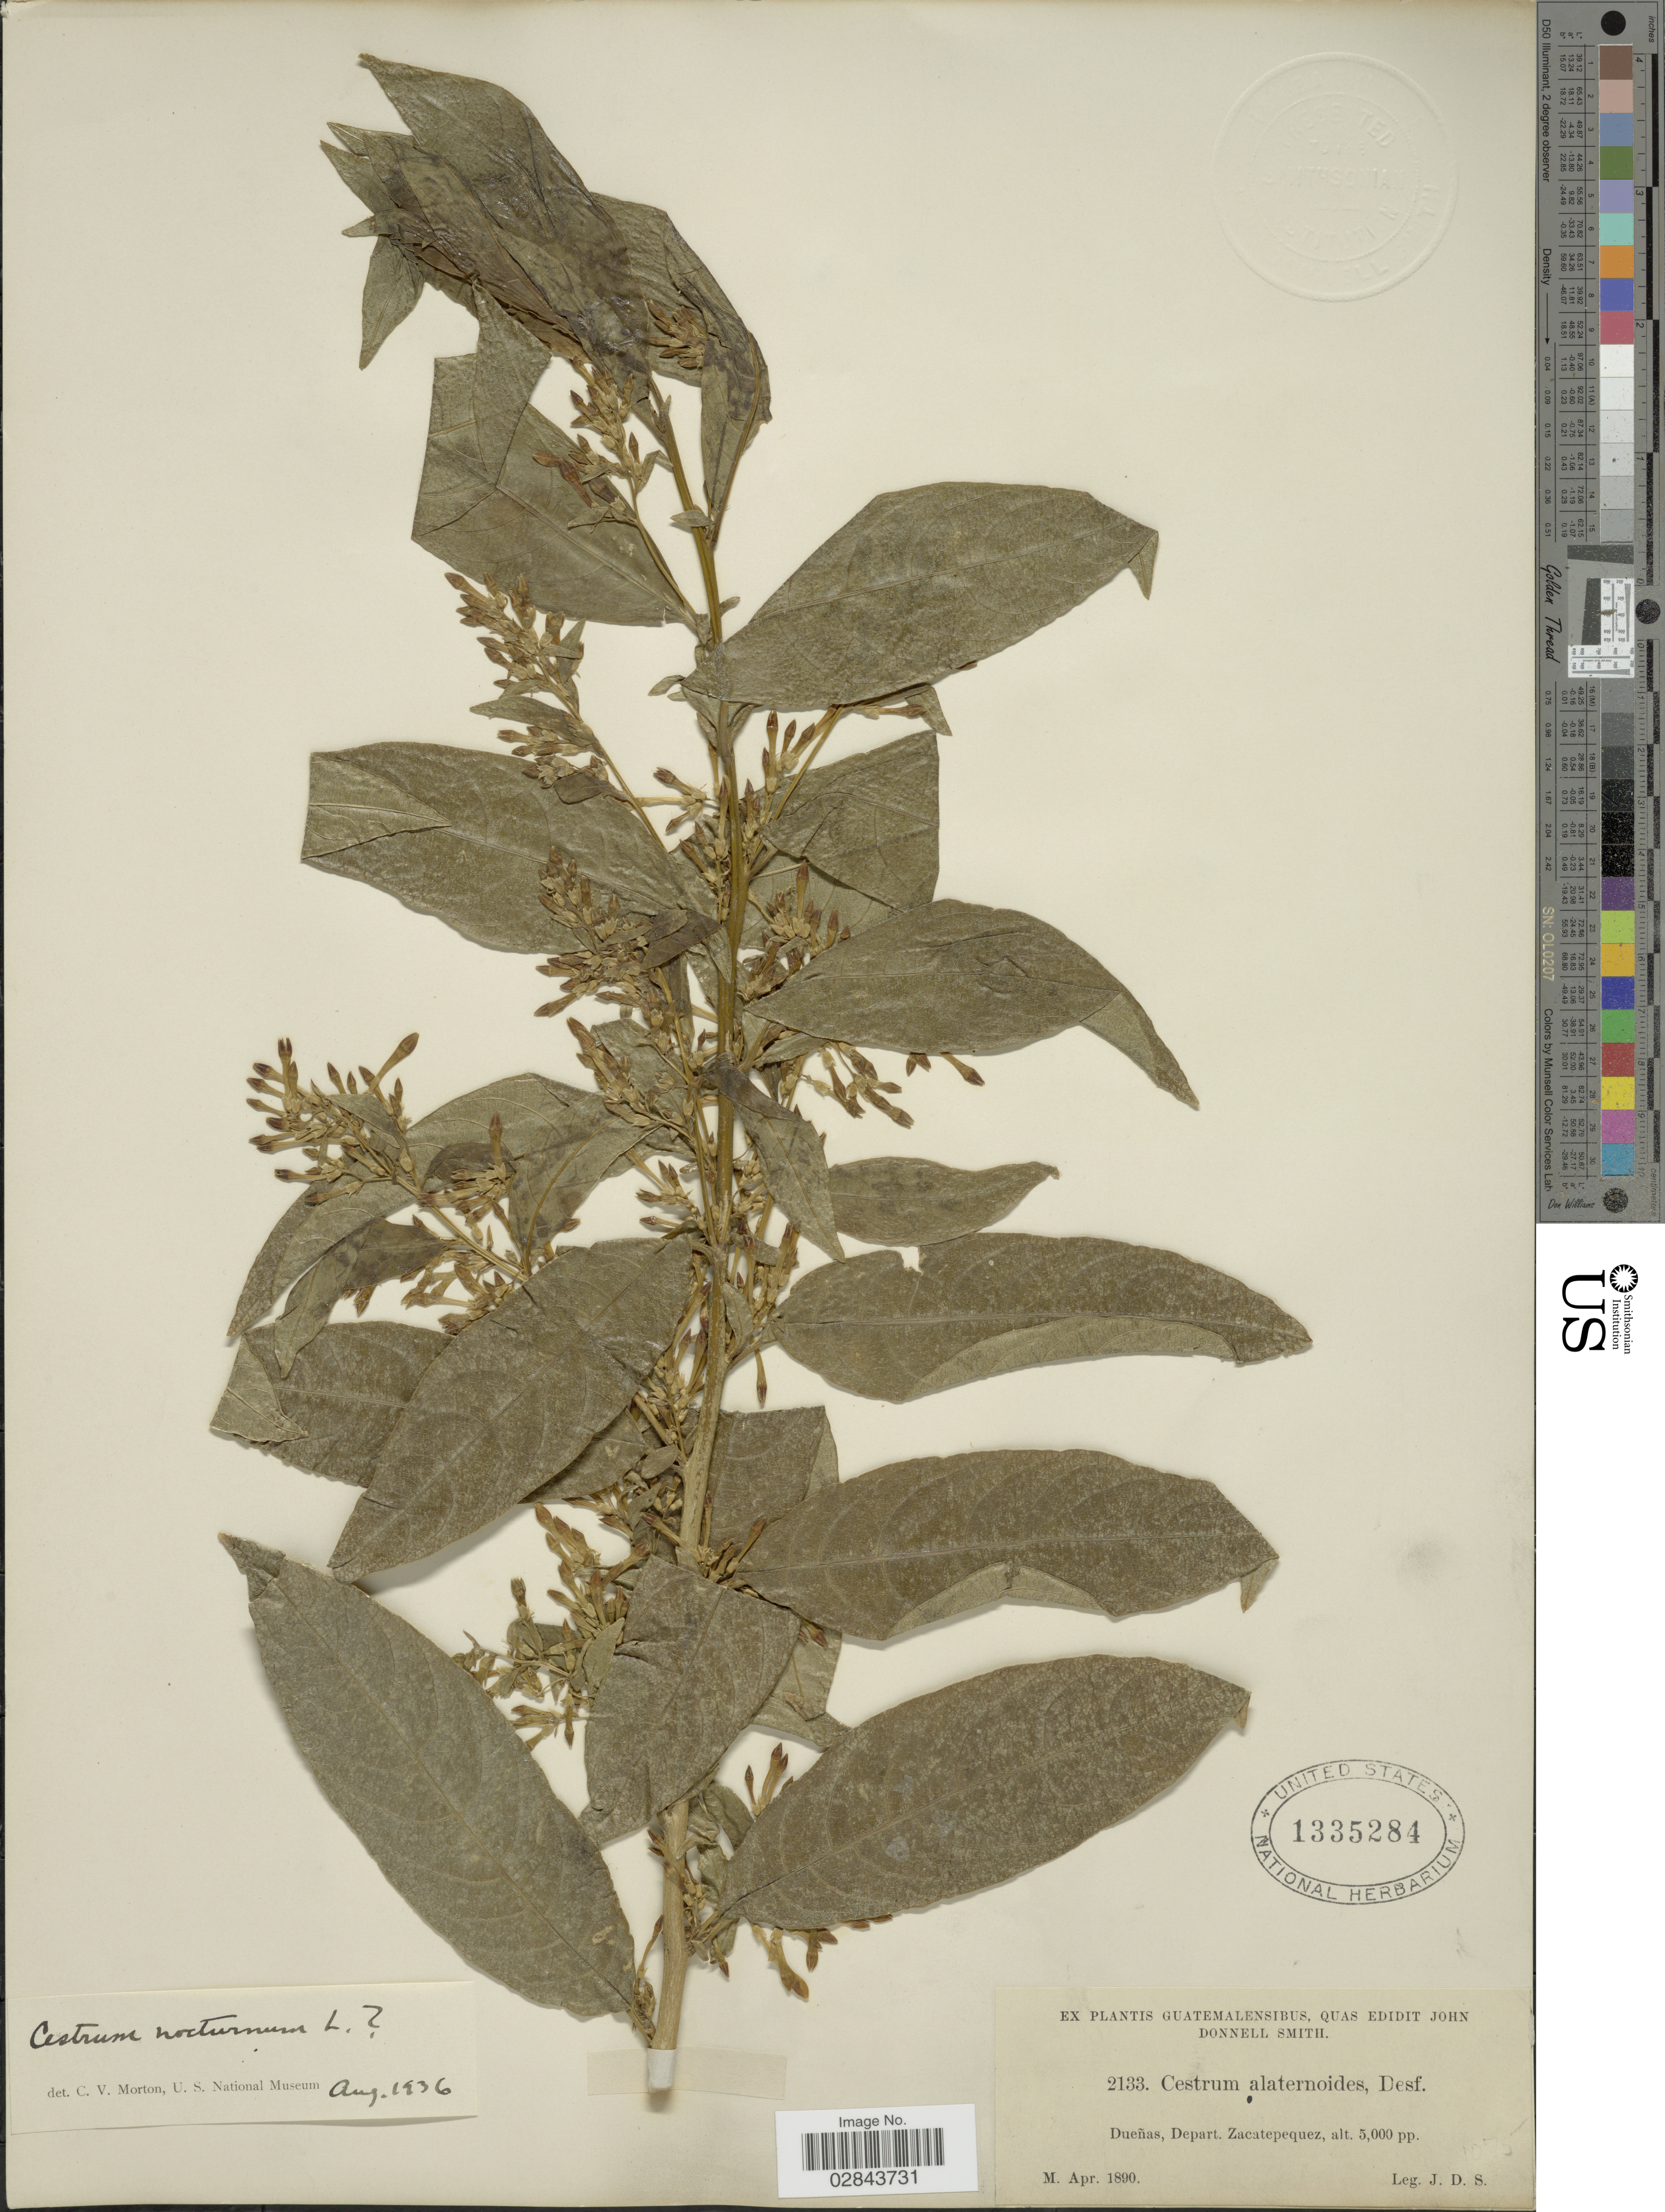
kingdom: Plantae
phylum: Tracheophyta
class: Magnoliopsida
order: Solanales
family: Solanaceae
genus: Cestrum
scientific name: Cestrum nocturnum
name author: L.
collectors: J. Donnell Smith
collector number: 2133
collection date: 1890-04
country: Guatemala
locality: Dueñas, Depart. Zacatepequez.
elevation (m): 1524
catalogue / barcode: US 1335284